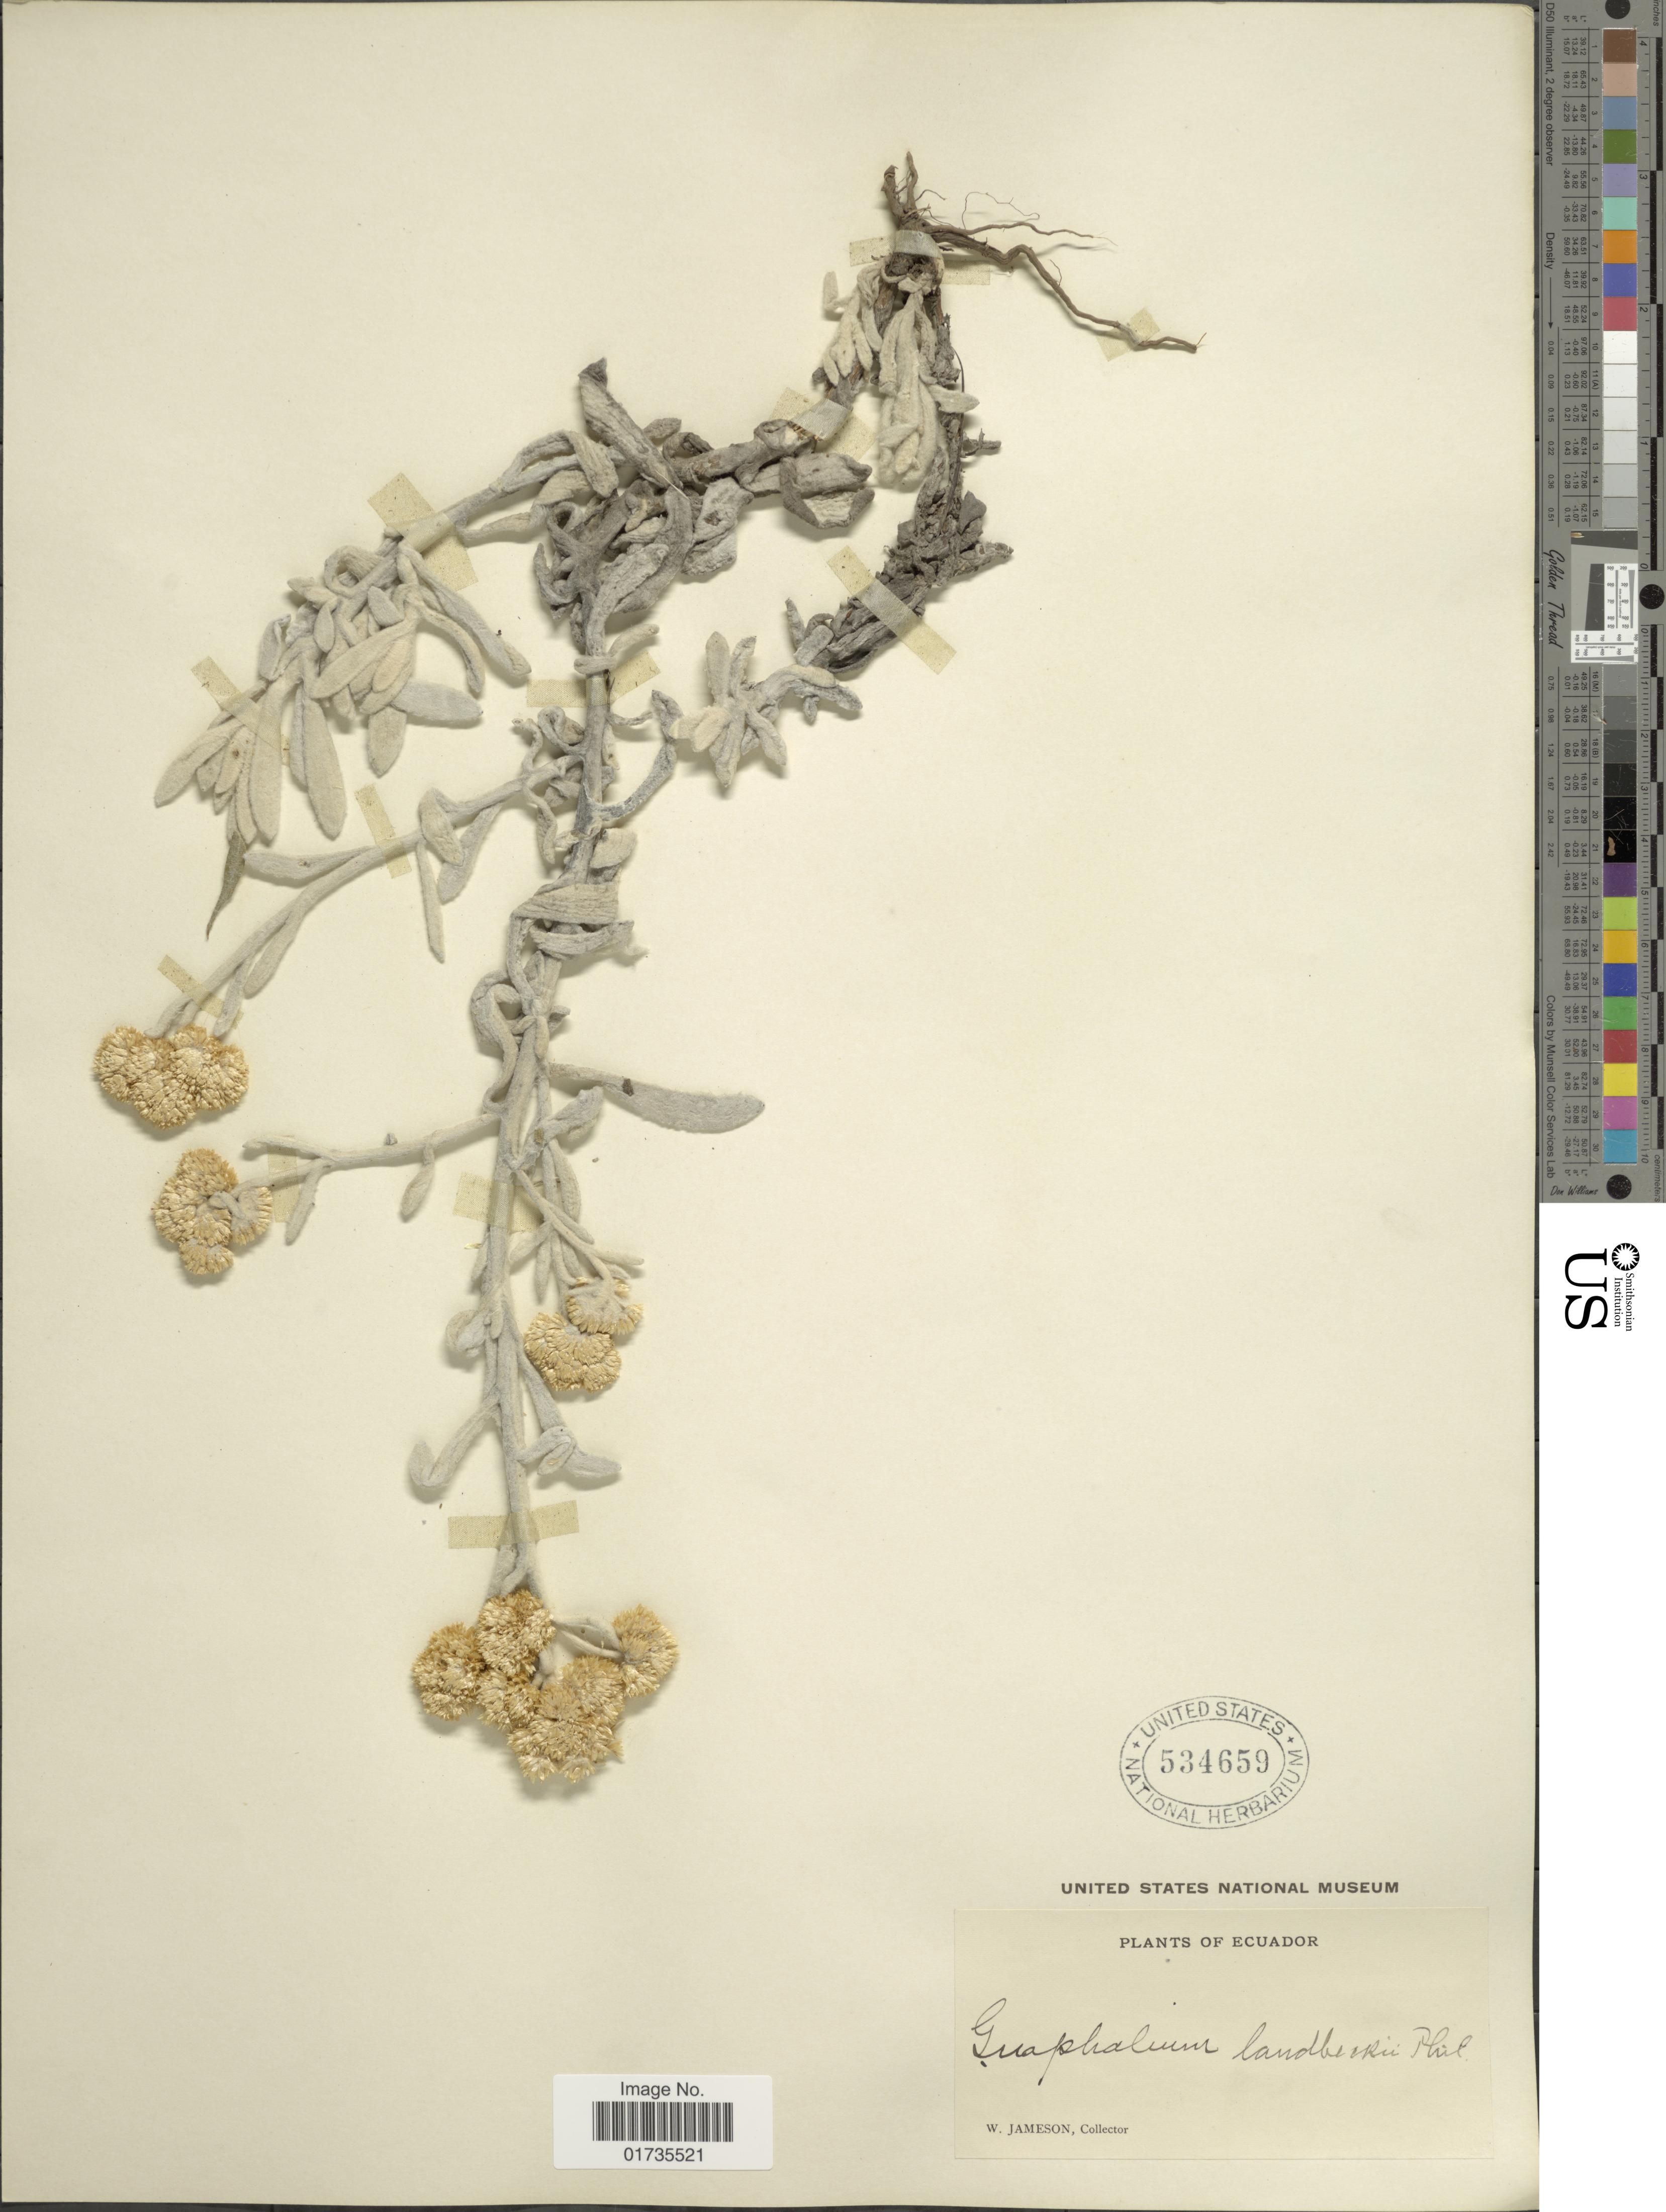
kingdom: Plantae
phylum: Tracheophyta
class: Magnoliopsida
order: Asterales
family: Asteraceae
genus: Achyrocline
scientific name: Achyrocline candicans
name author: (Kunth) DC.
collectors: W. Jameson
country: Ecuador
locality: Ecuador.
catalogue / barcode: US 534659